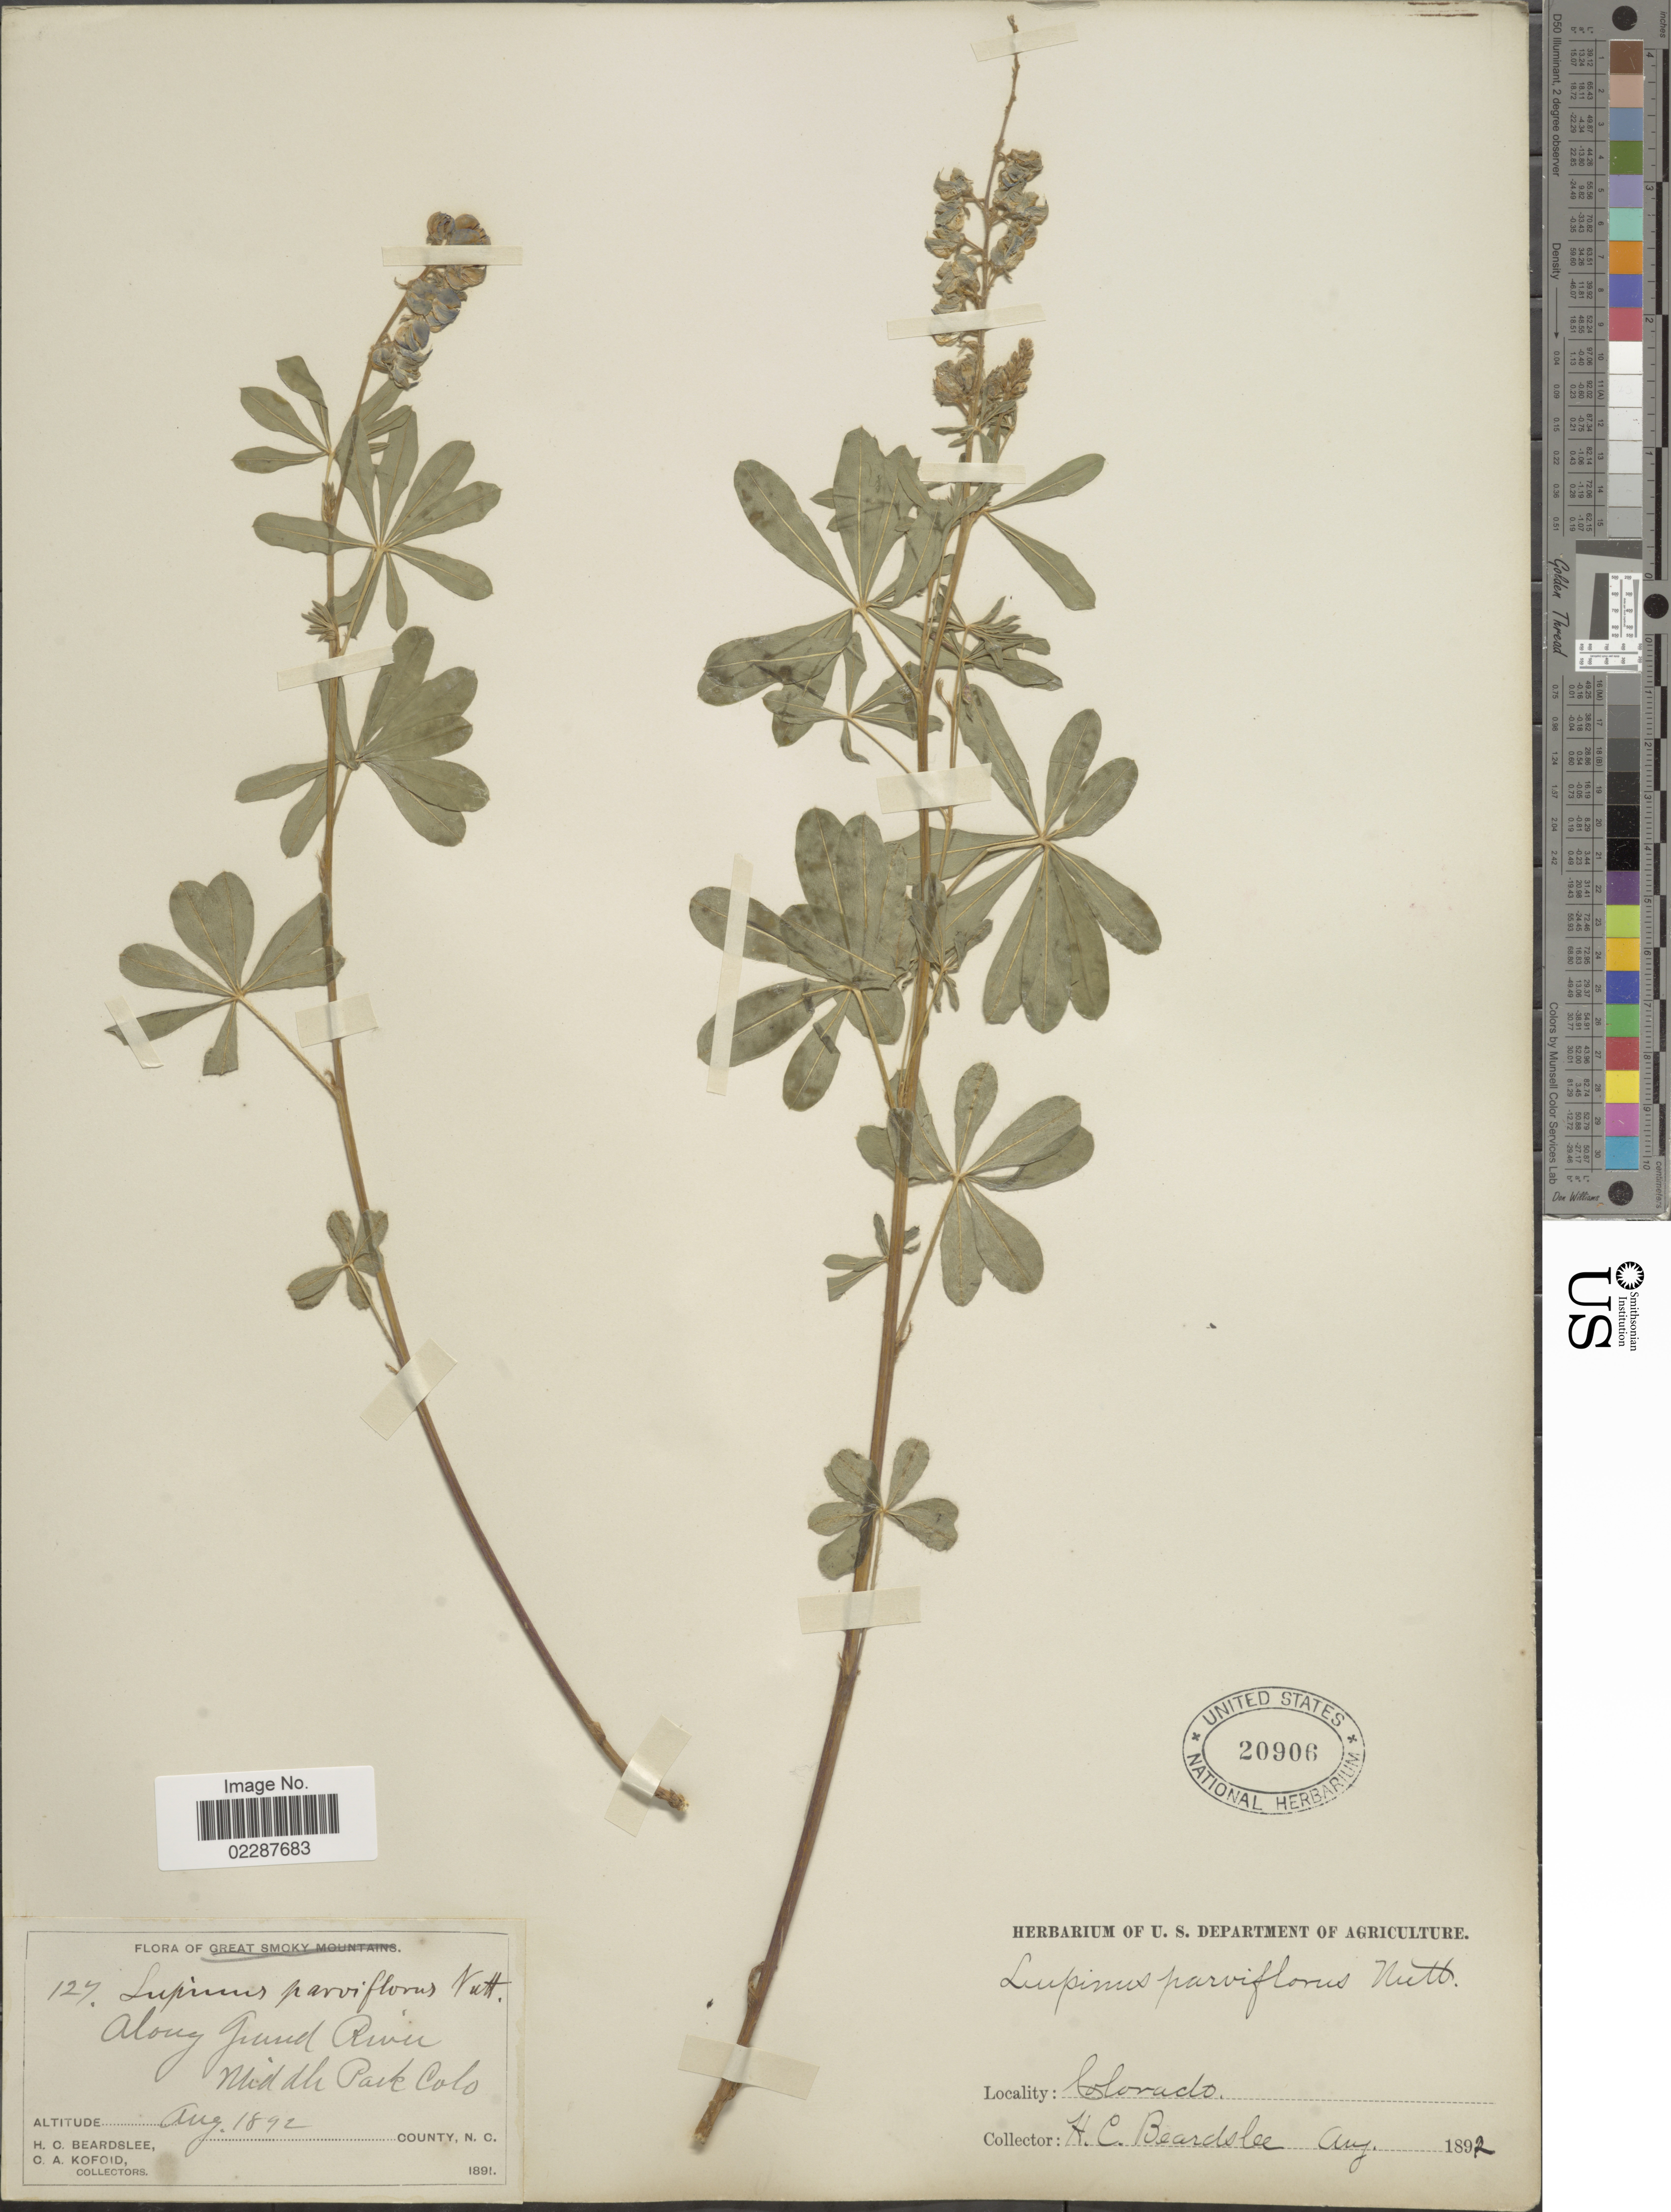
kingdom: Plantae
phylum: Tracheophyta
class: Magnoliopsida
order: Fabales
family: Fabaceae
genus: Lupinus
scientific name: Lupinus spathulatus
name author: Rydb.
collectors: H. Beardslee & C. Kofoid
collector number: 127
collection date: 1892-08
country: United States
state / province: Colorado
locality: Along Grand River, Middle Park Colo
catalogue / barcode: US 20906